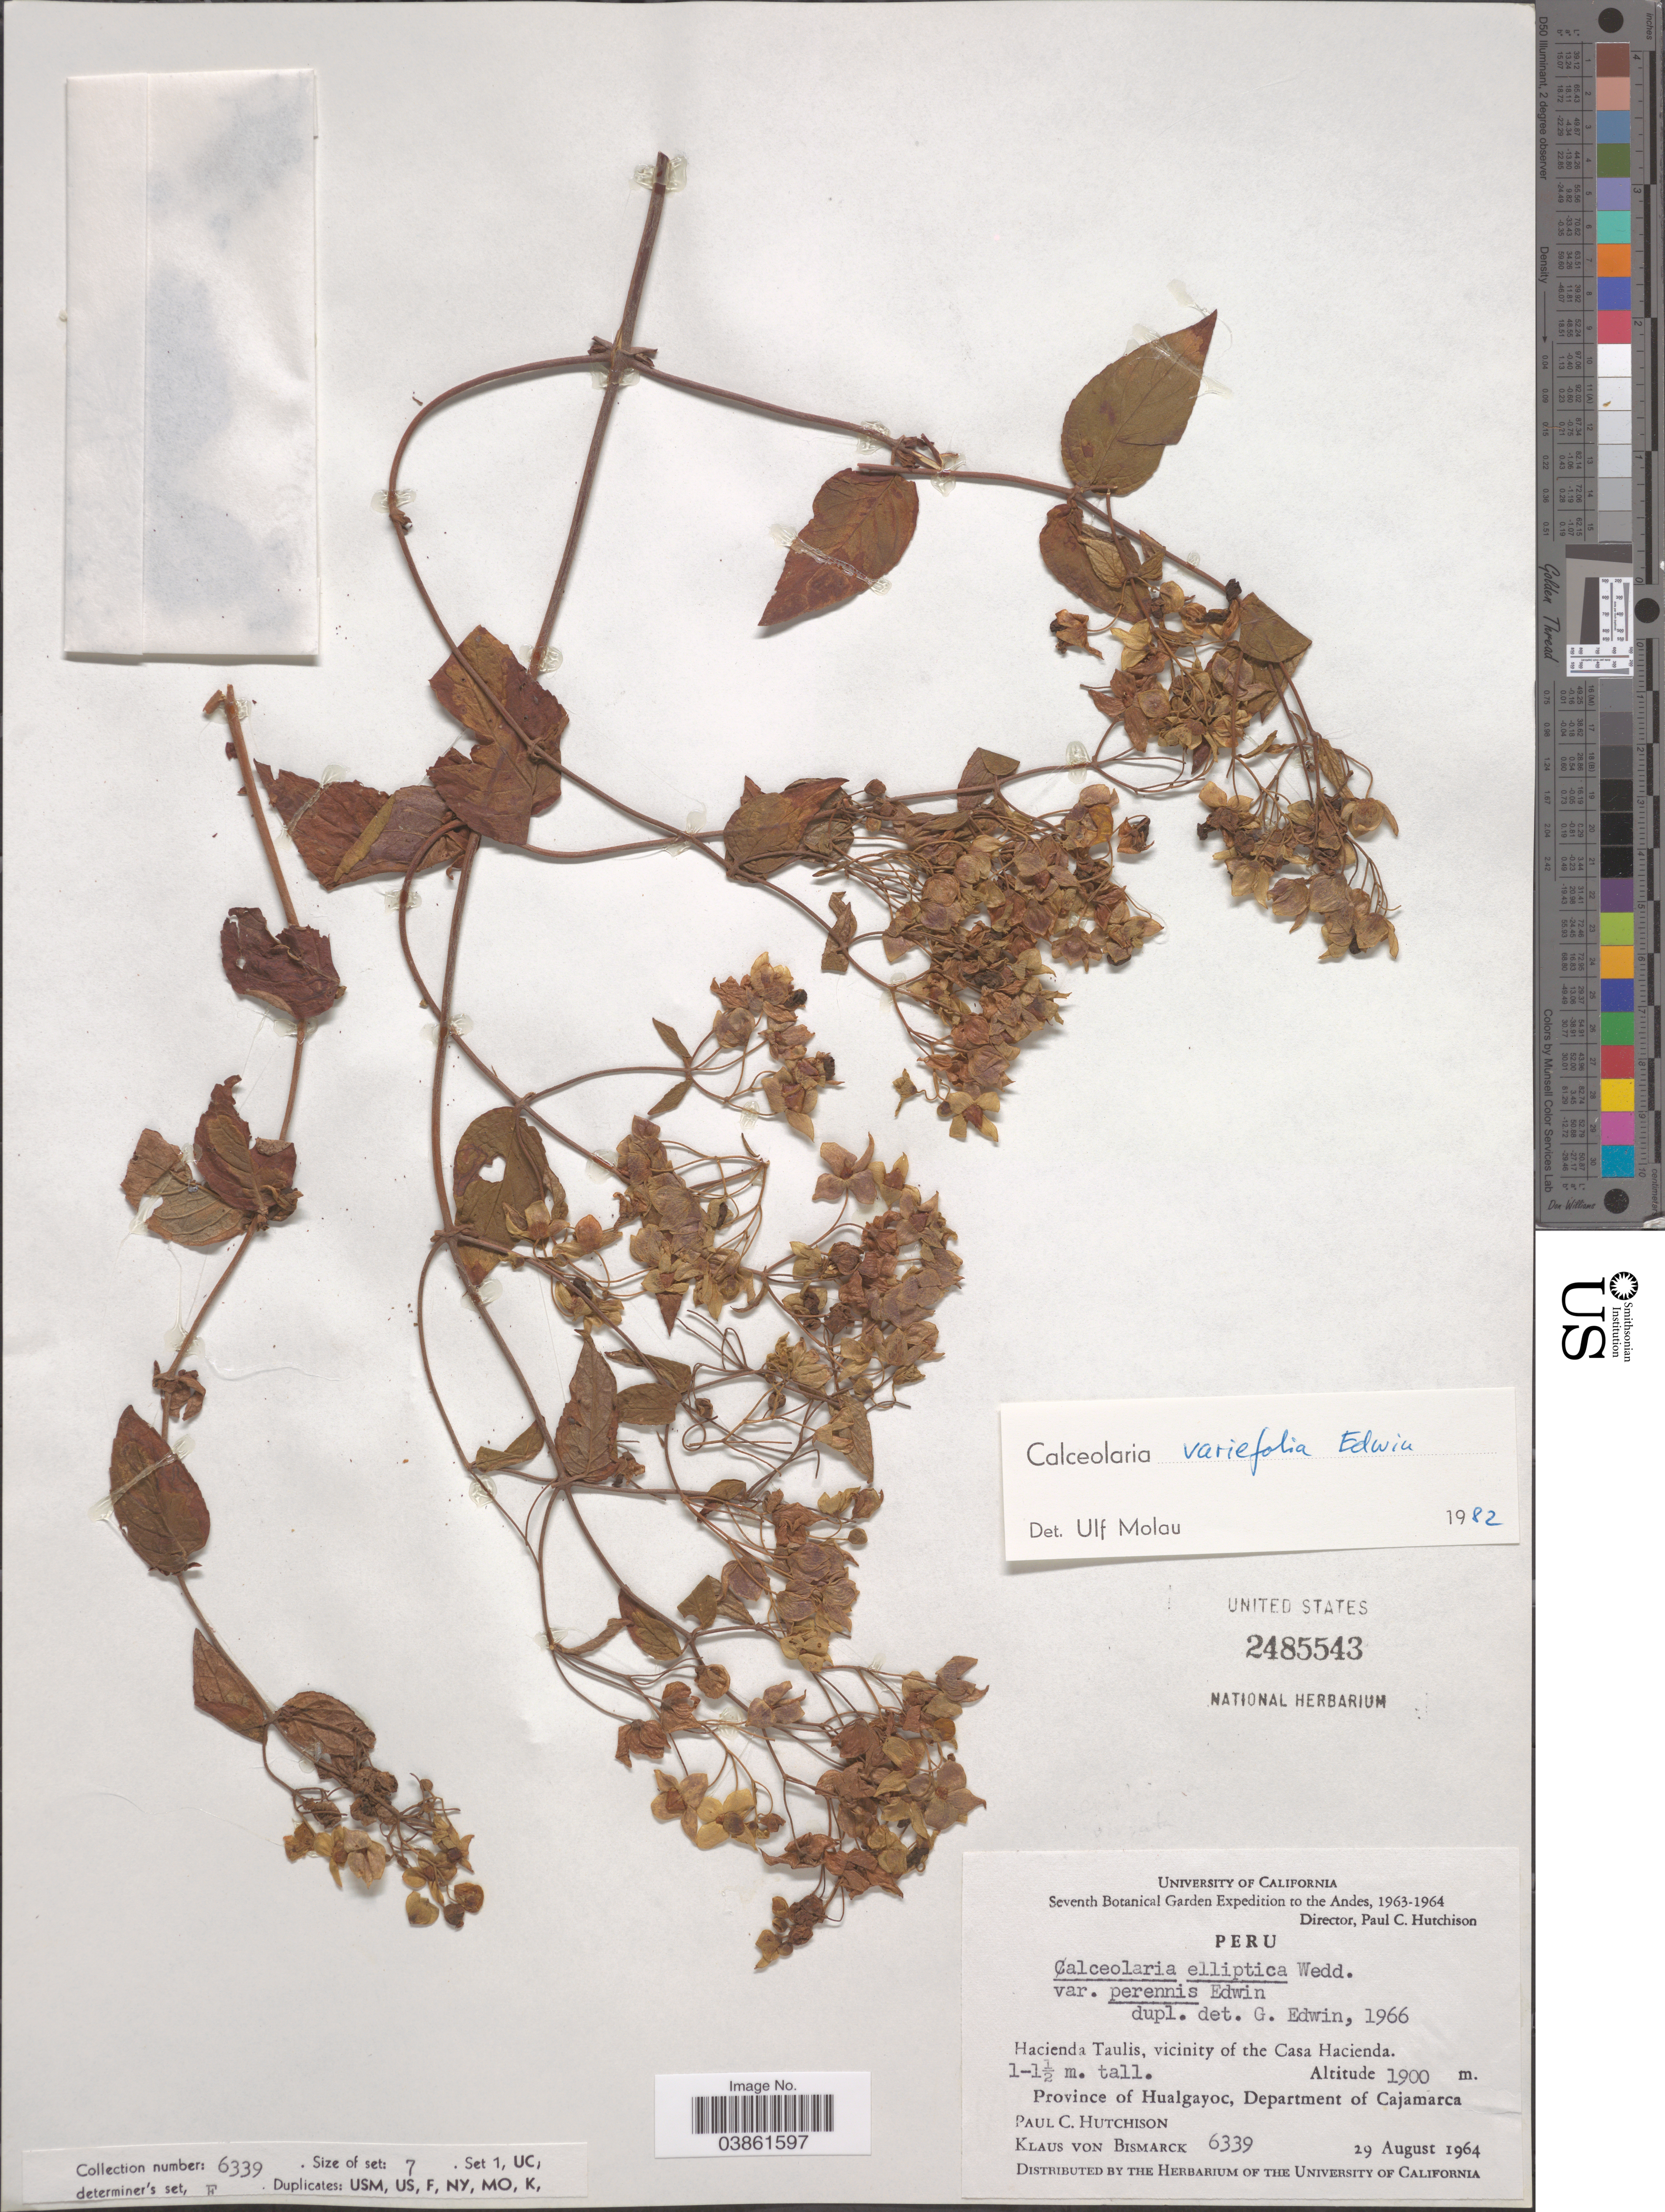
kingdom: Plantae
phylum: Tracheophyta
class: Magnoliopsida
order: Lamiales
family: Calceolariaceae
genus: Calceolaria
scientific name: Calceolaria variefolia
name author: Edwin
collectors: P. C. Hutchison & K. von Bismarck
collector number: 6339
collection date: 1964-08-29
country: Peru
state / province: Cajamarca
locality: The Andes. Hacienda Taulis, vicinity of the Casa Hacienda. Province of Hualgayoc, Department of Cajamarca.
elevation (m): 1900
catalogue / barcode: US 2485543